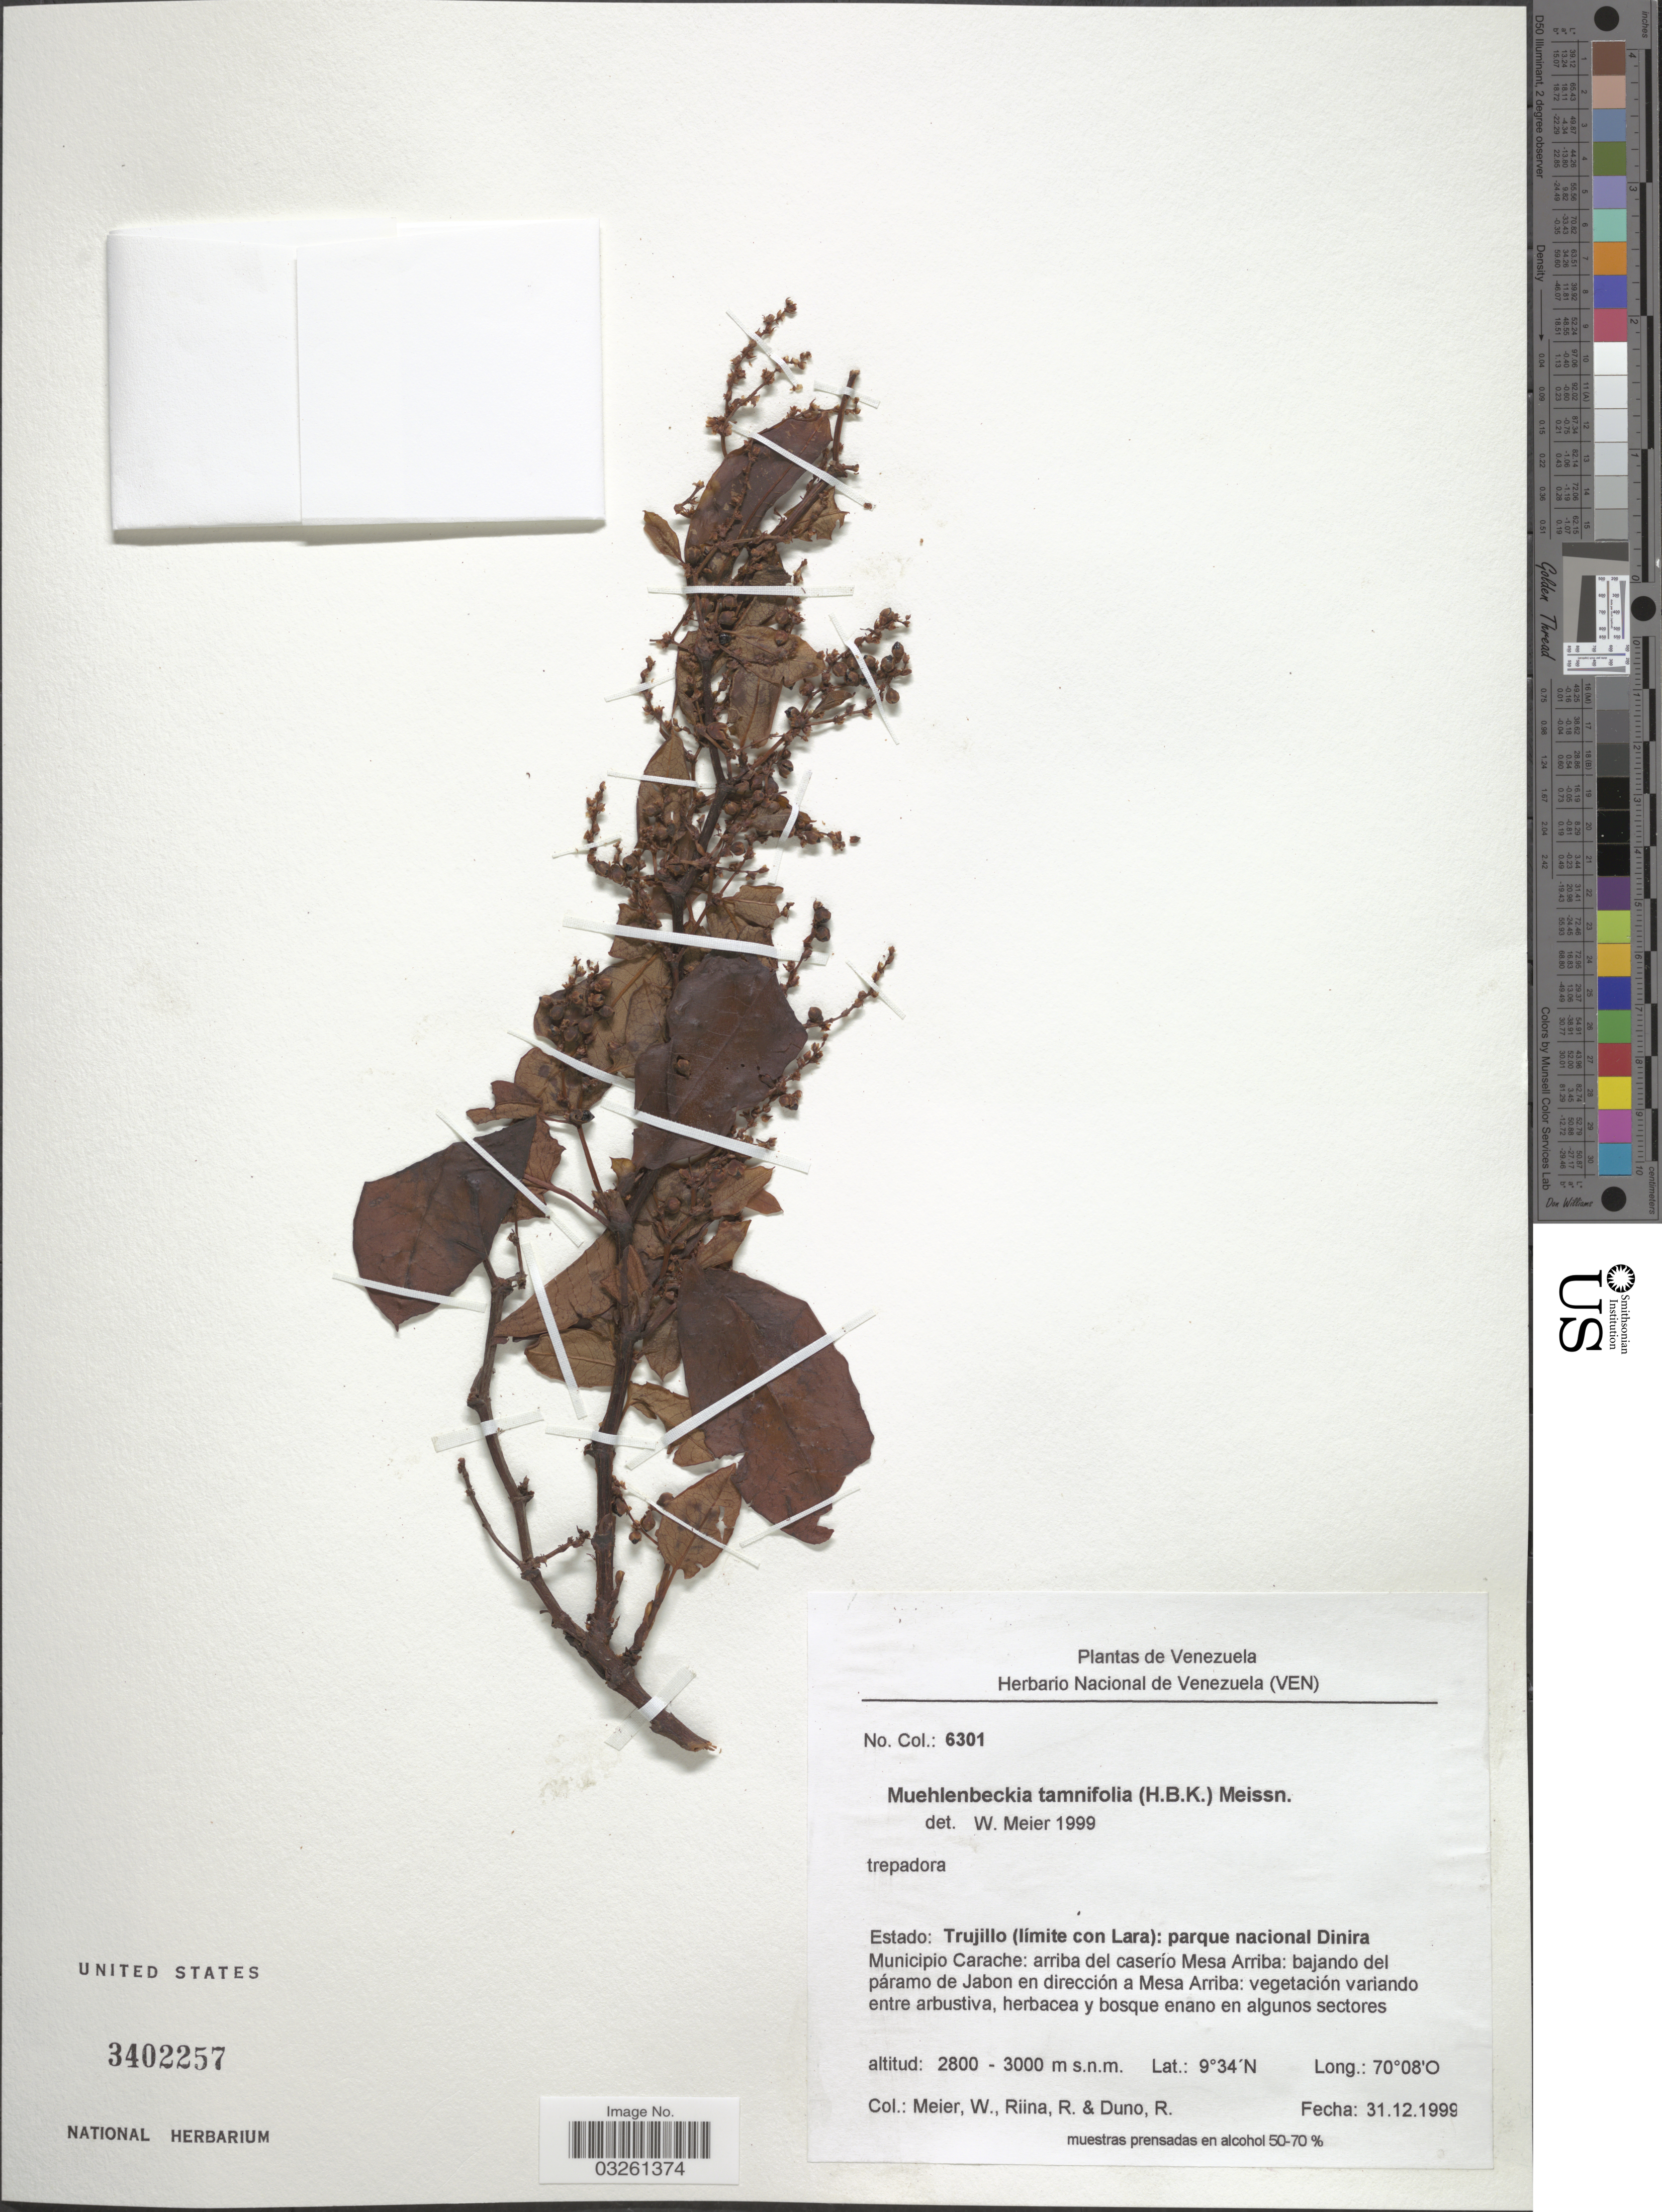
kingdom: Plantae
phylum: Tracheophyta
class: Magnoliopsida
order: Caryophyllales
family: Polygonaceae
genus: Muehlenbeckia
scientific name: Muehlenbeckia tamnifolia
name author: (Kunth) Meisn.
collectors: W. Meier, R. Riina & R. Duno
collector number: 6301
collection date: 1999-12-31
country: Venezuela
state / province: Trujillo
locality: Estado: Trujillo (límite con Lara): parque nacional Dinira. Municipio Carache: arriba del caserío Mesa Arriba: bajando del páramo de Jabon en dirección a Mesa Arriba.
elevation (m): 2800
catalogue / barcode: US 3402257